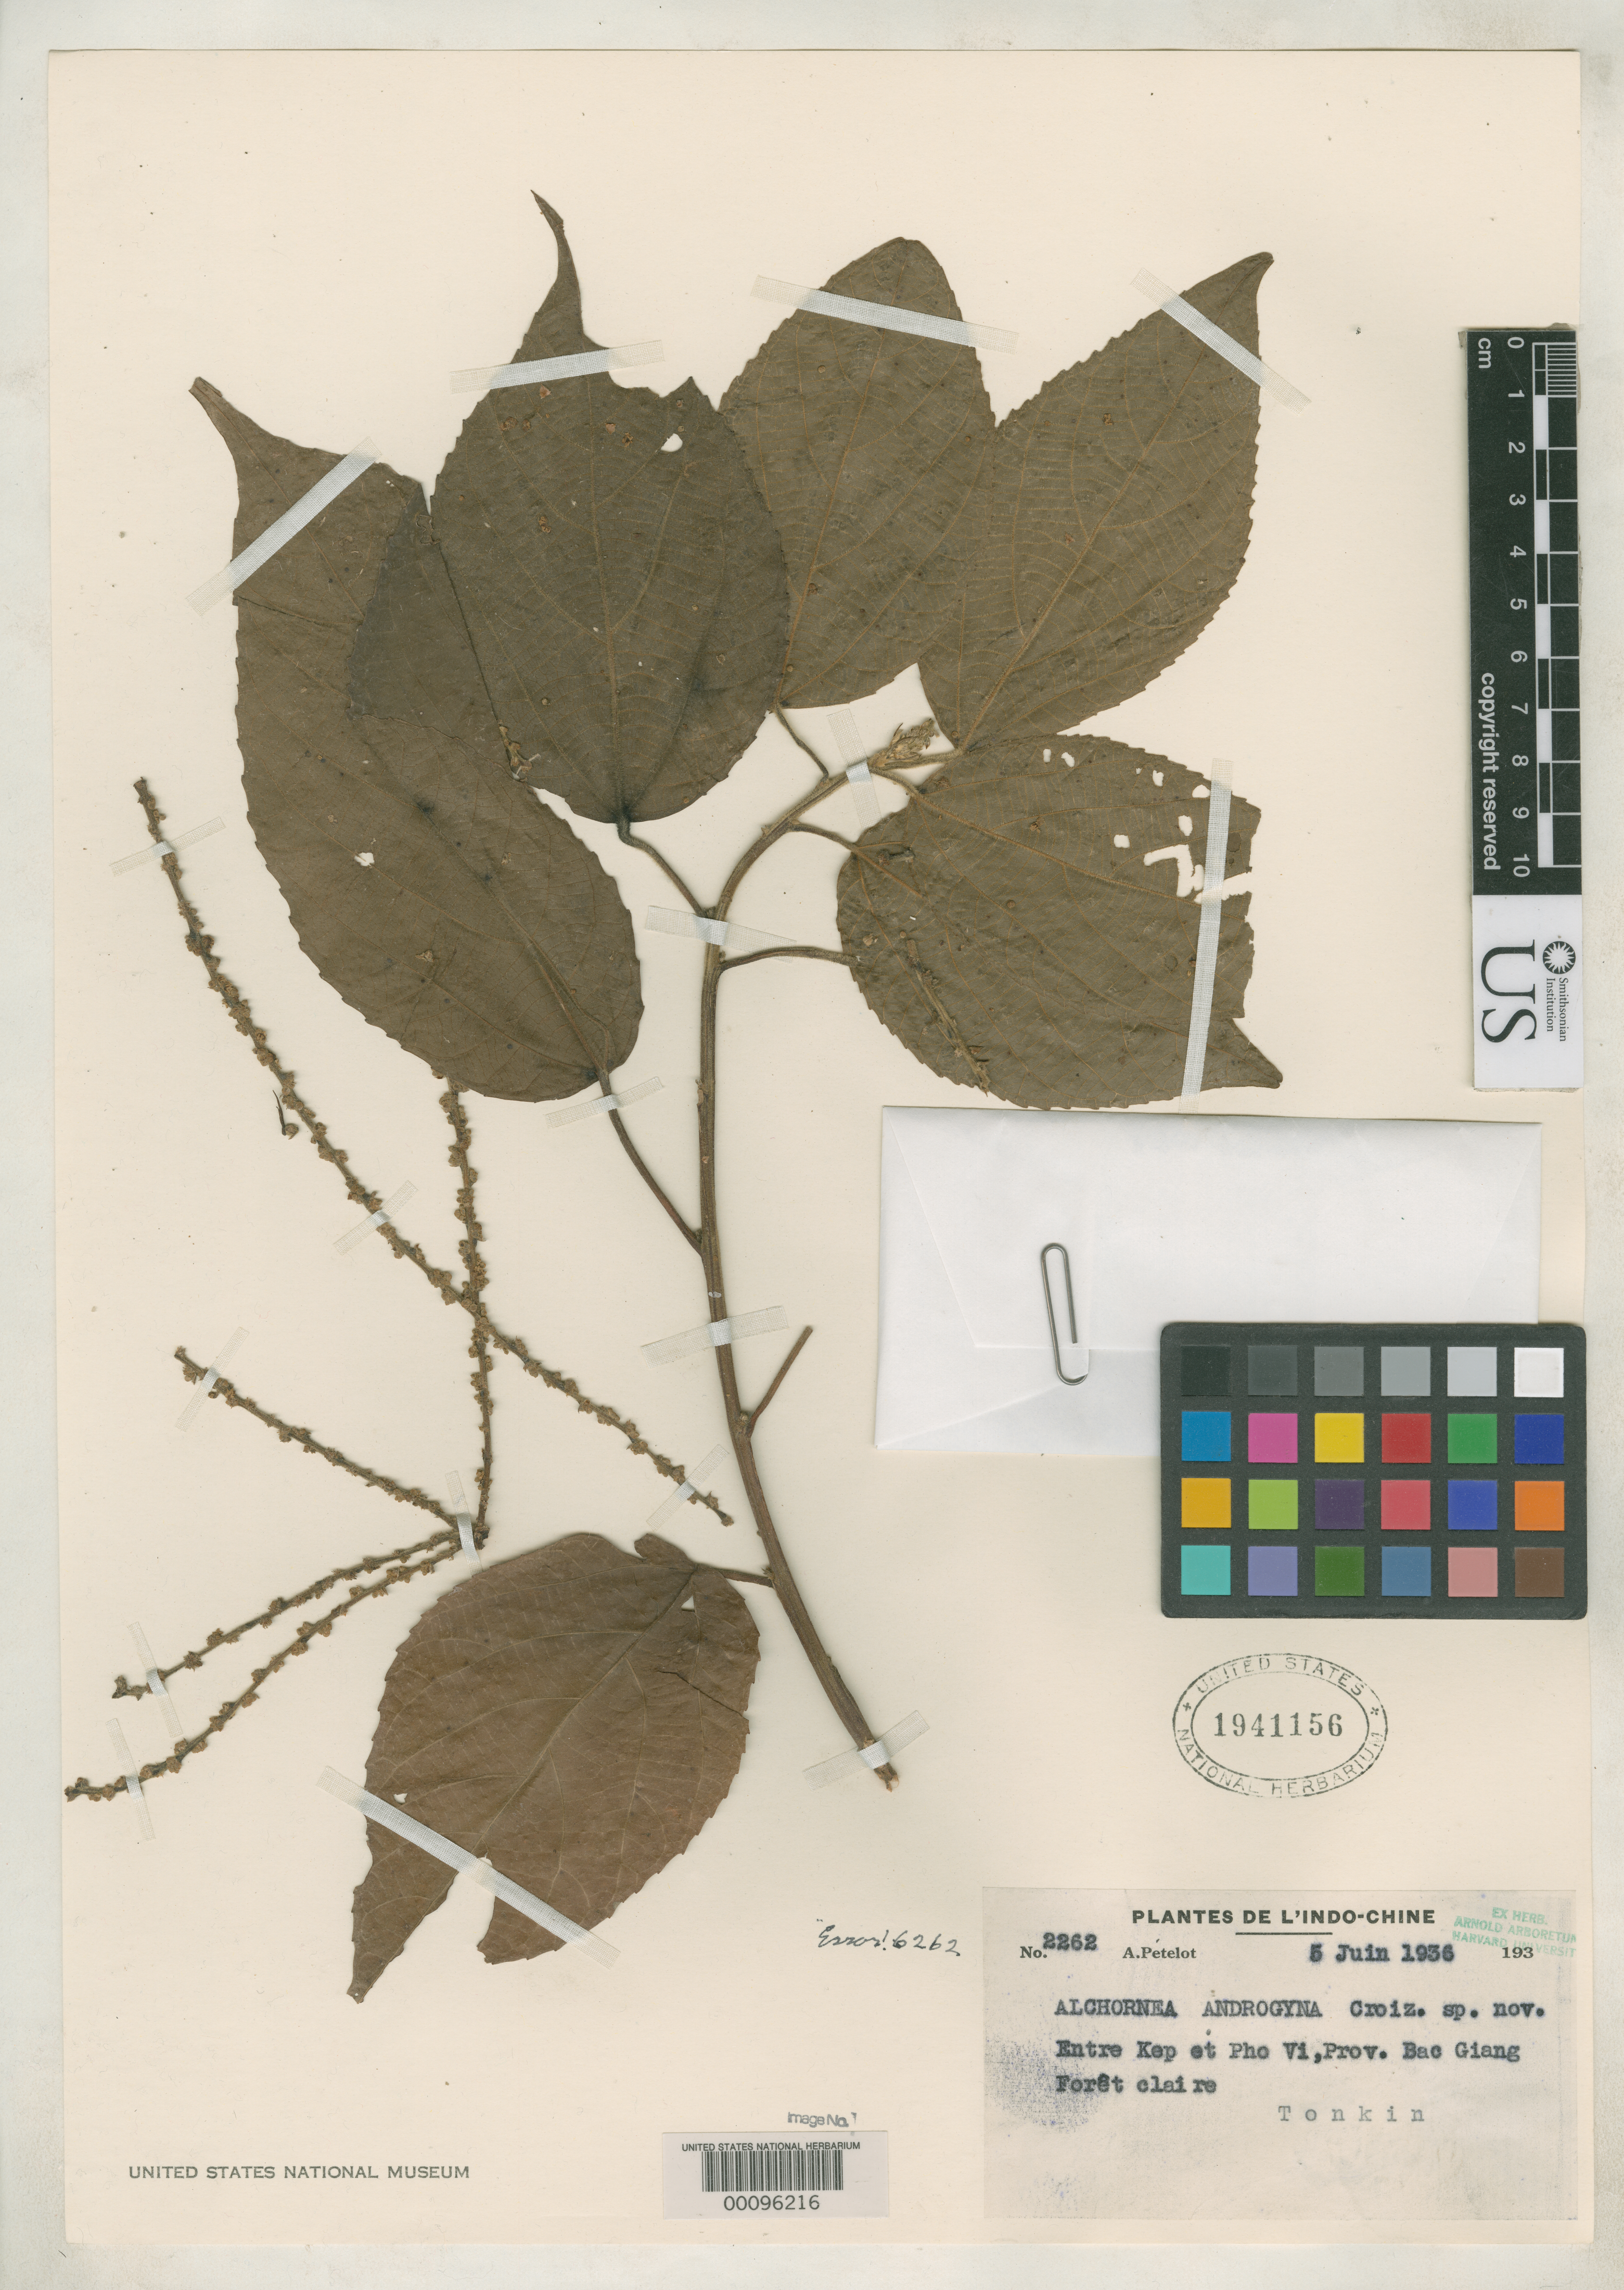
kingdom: Plantae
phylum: Tracheophyta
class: Magnoliopsida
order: Malpighiales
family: Euphorbiaceae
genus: Alchornea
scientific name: Alchornea androgyna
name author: Croizat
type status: Isotype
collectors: P. A. Pételot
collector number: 6262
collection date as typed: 08 Jun 1936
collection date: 1936-06-08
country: Vietnam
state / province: Bac Giang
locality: Between Kep & Pho Vi.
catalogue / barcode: US 1941156